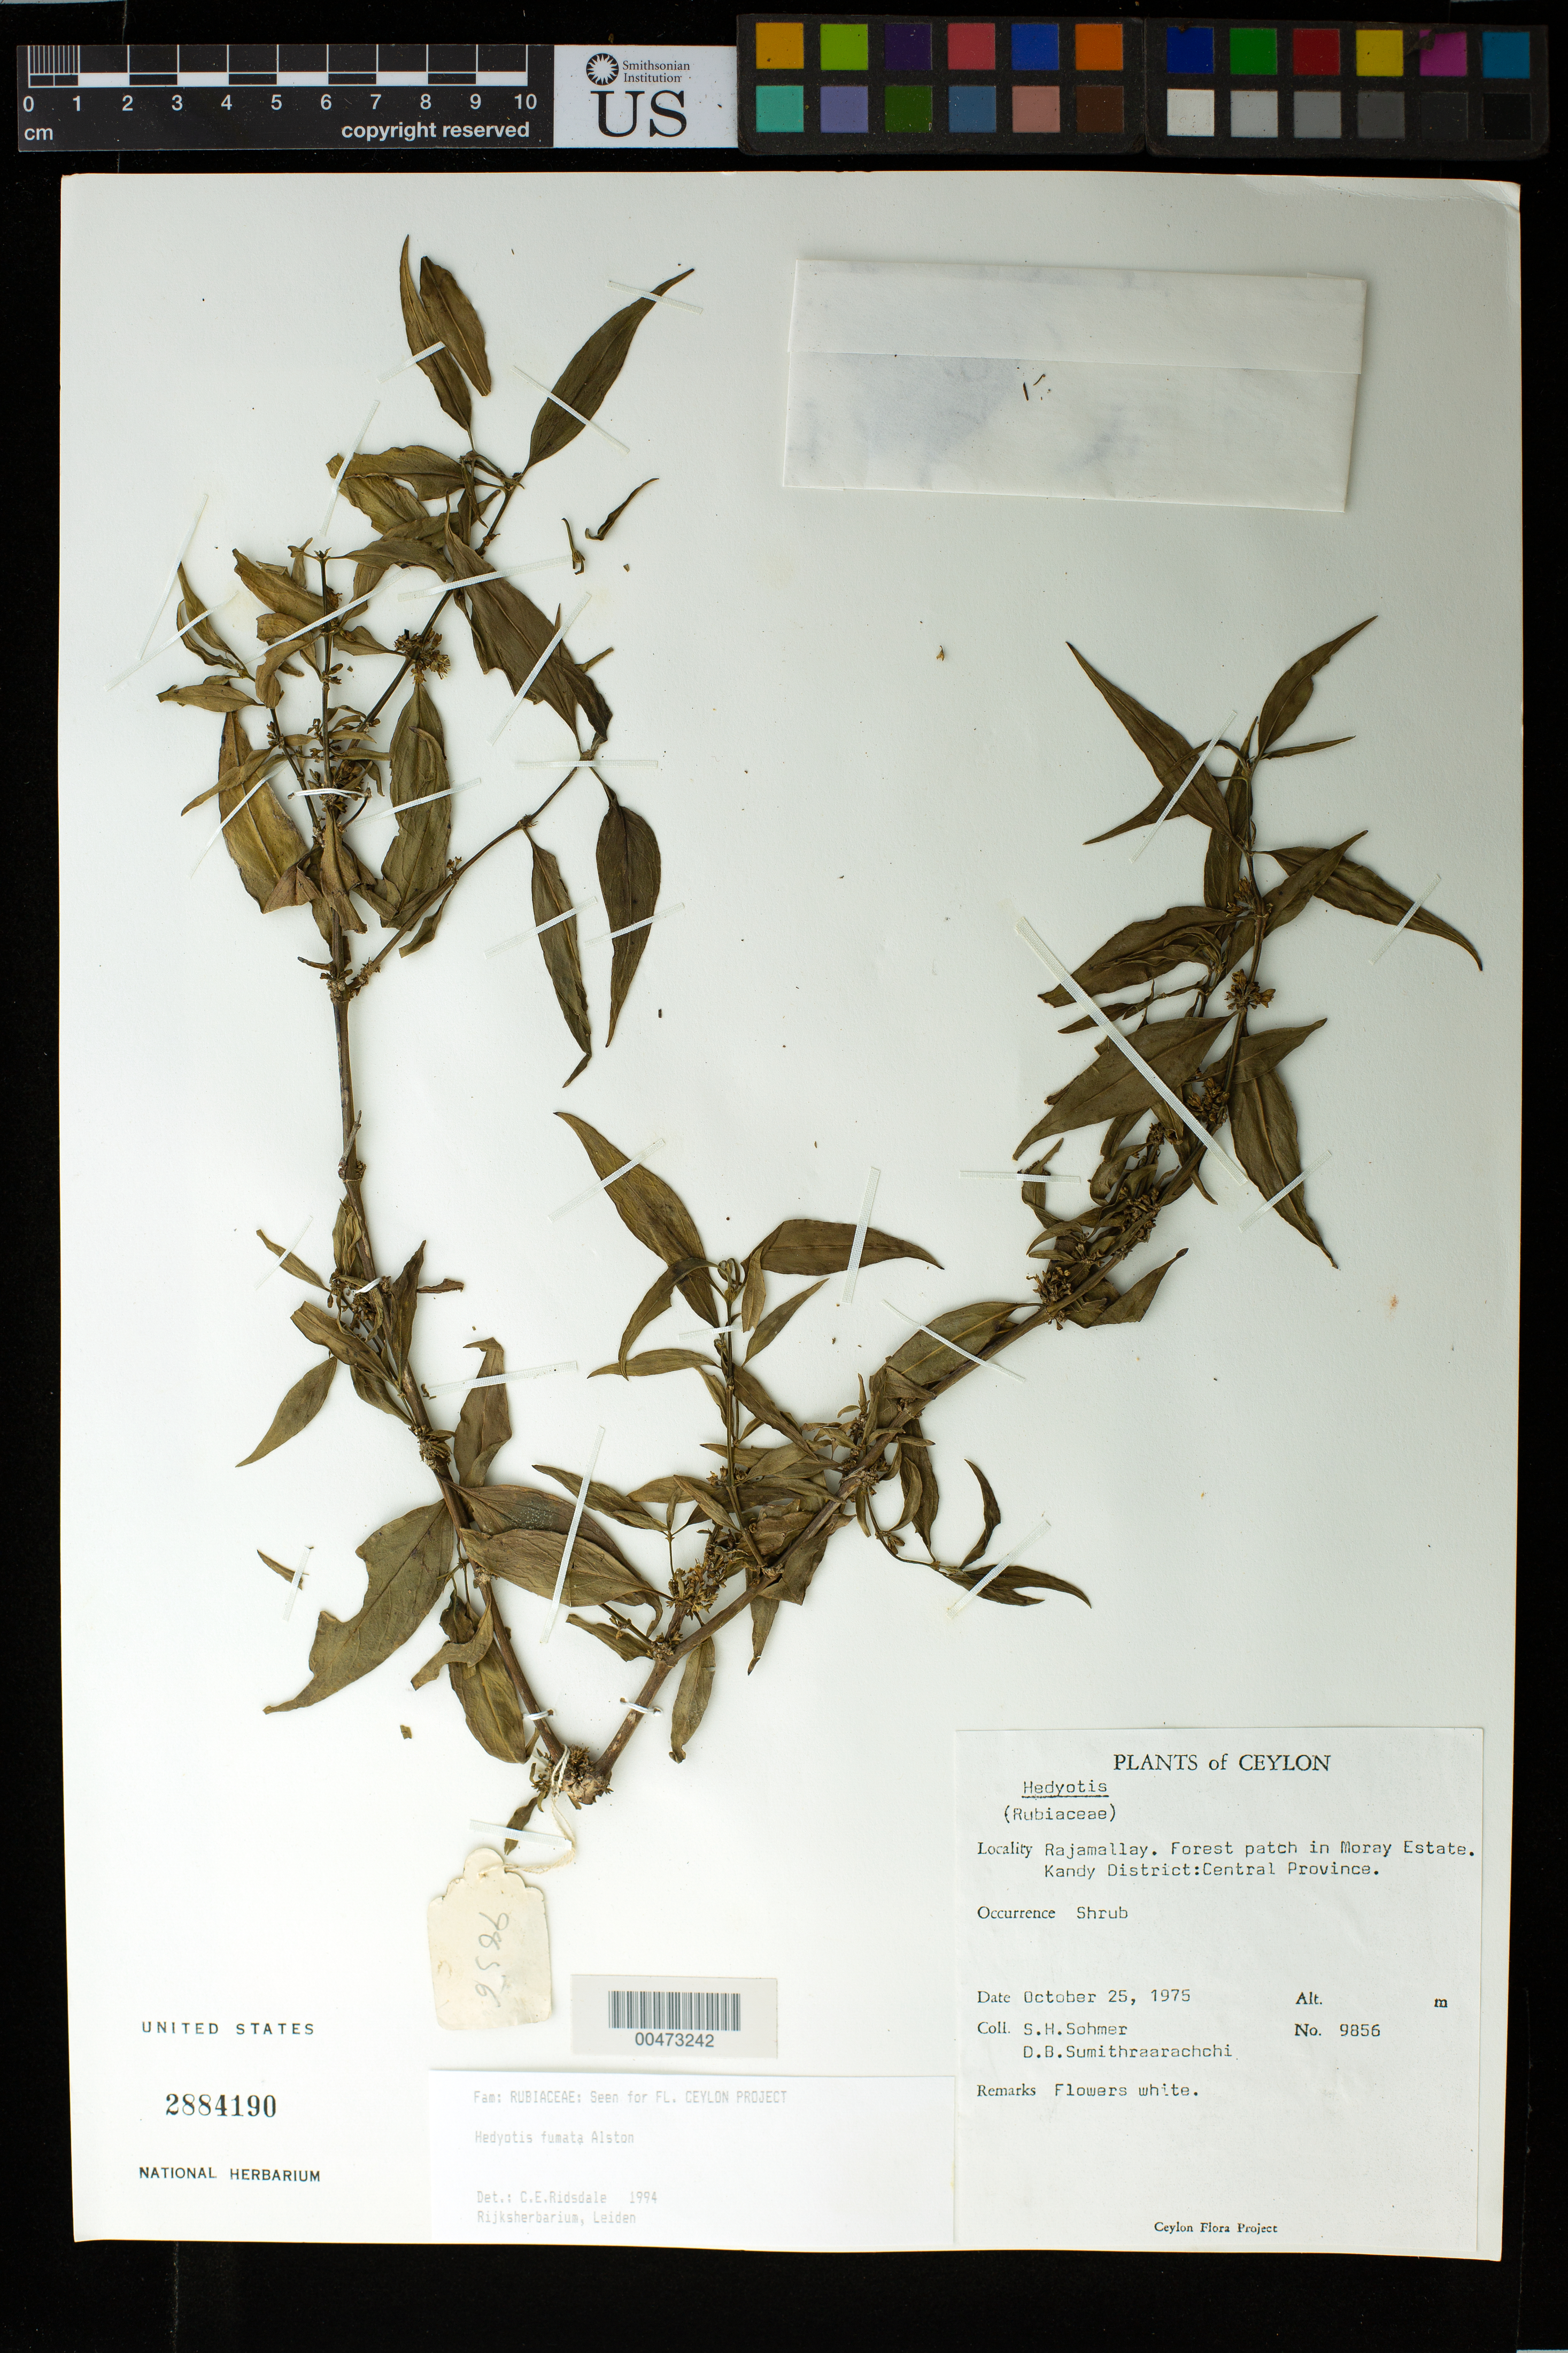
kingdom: Plantae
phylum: Tracheophyta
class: Magnoliopsida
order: Gentianales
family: Rubiaceae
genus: Hedyotis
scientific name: Hedyotis fumata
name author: Alston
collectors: S. H. Sohmer & D. B. Sumithraarachchi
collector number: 9856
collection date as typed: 25 Oct 1975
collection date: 1975-10-25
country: Sri Lanka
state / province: Central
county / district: Kandy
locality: Rajamally, forest patch in Moray Estate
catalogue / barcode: US 2884190